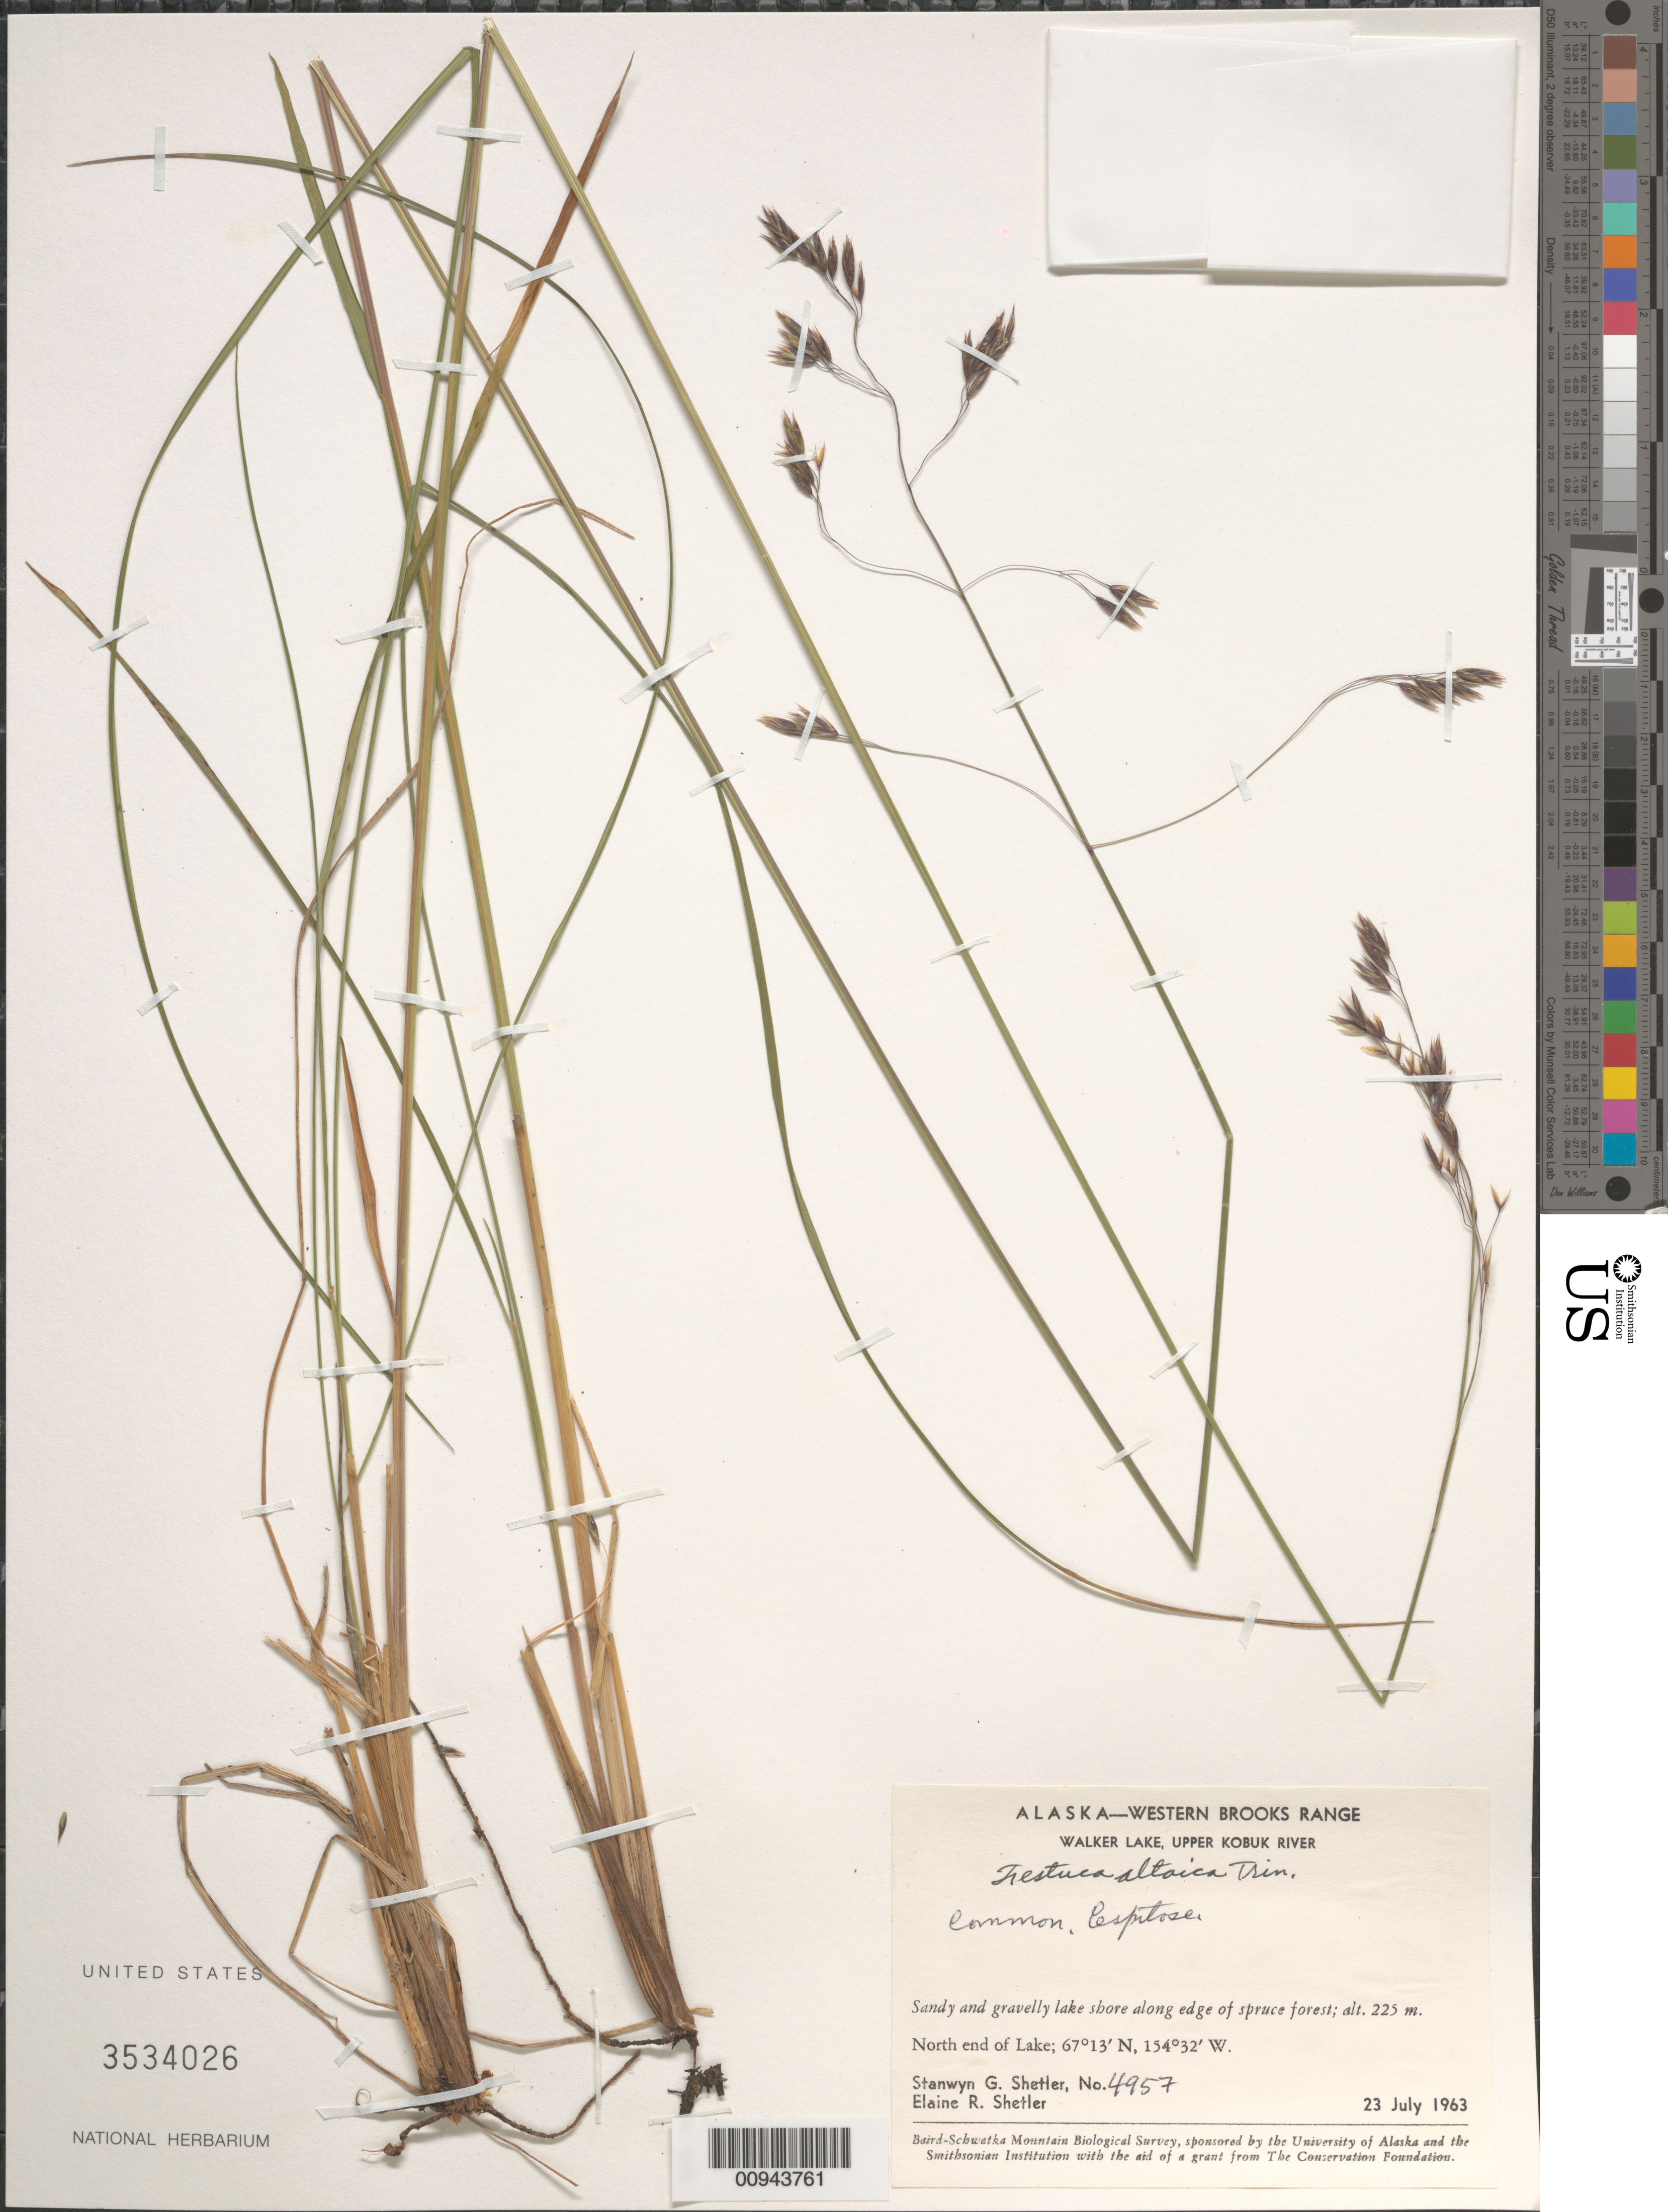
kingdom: Plantae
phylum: Tracheophyta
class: Liliopsida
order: Poales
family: Poaceae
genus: Festuca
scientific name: Festuca altaica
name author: Trin.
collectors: S. Shetler & E. R. Shetler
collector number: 4957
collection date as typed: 23 Jul 1963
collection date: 1963-07-23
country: United States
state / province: Alaska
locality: North end of Walker Lake. Western Brooks Range, Upper Kobuk River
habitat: Sandy and gravelly lake shore along edge of spruce forest.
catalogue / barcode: US 3534026